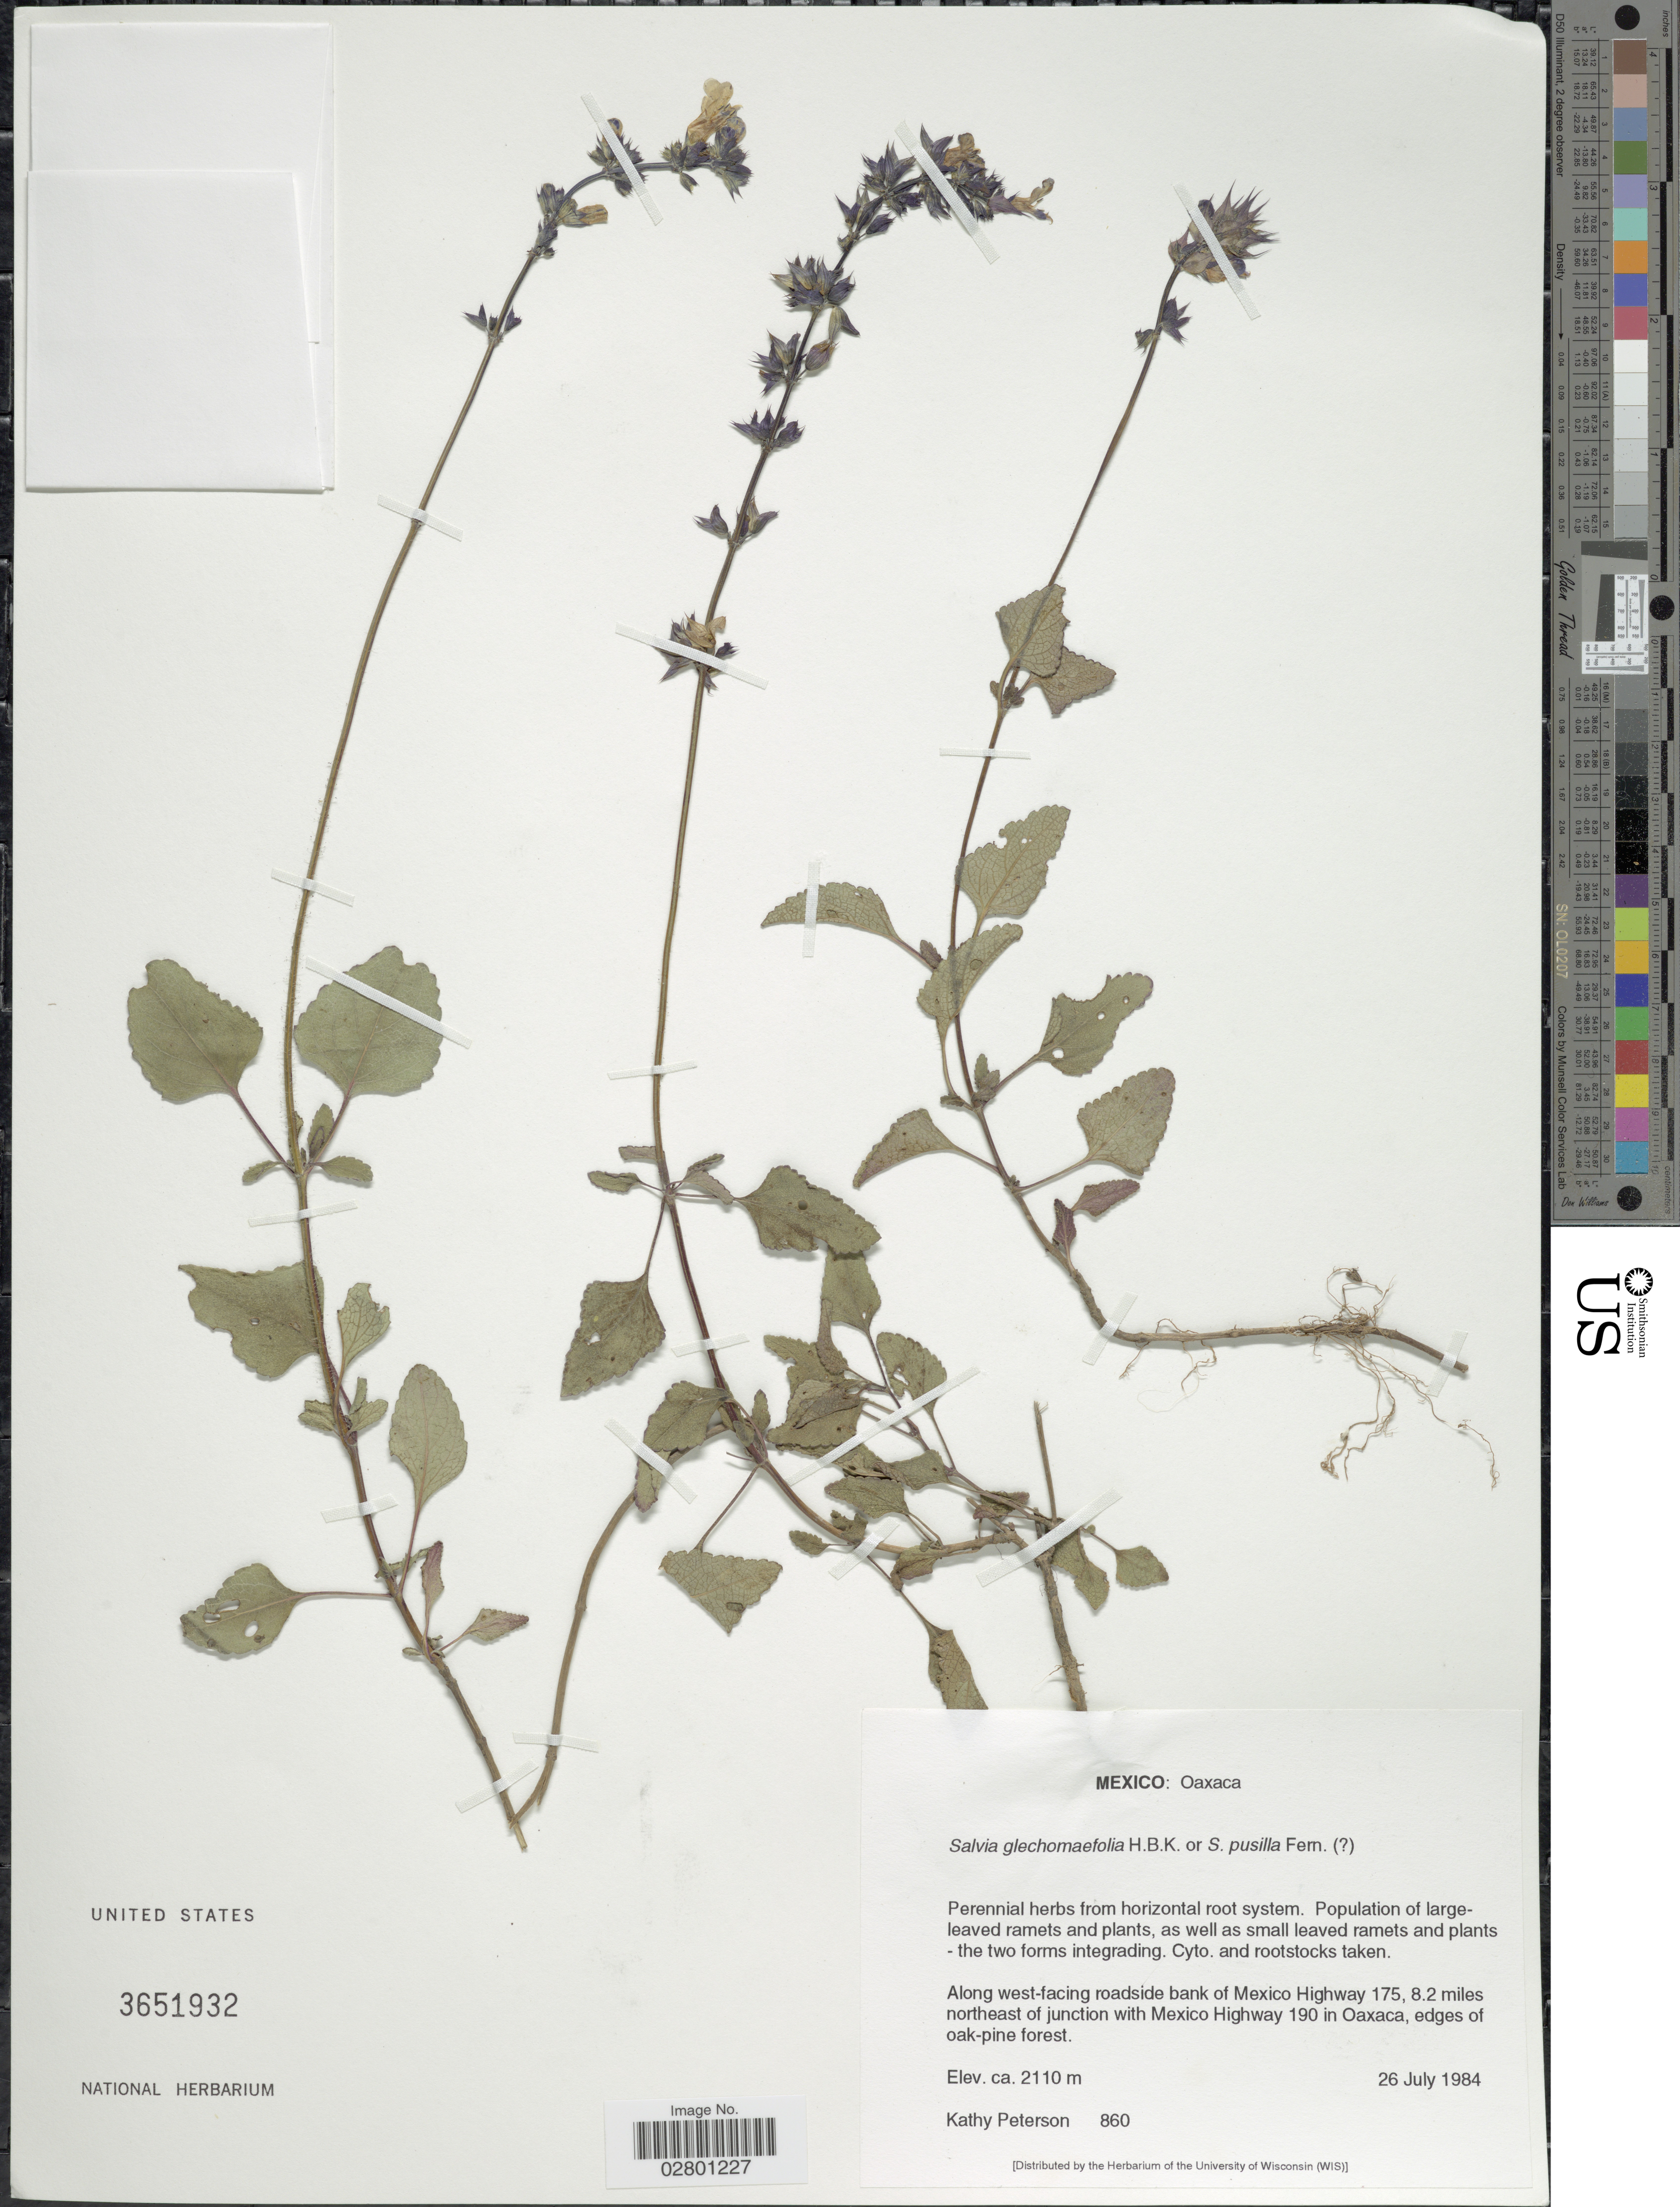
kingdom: Plantae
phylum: Tracheophyta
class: Magnoliopsida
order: Lamiales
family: Lamiaceae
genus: Salvia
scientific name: Salvia glechomaefolia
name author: Kunth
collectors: K. Peterson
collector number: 860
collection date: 1984-07-26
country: Mexico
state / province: Oaxaca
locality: Along west-facing roadside bank of Mexico Highway 175, 8.2 miles northeast of junction with Mexico Highway 190 in Oaxaca, edges of oak-pine forest.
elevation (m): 2110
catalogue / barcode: US 3651932